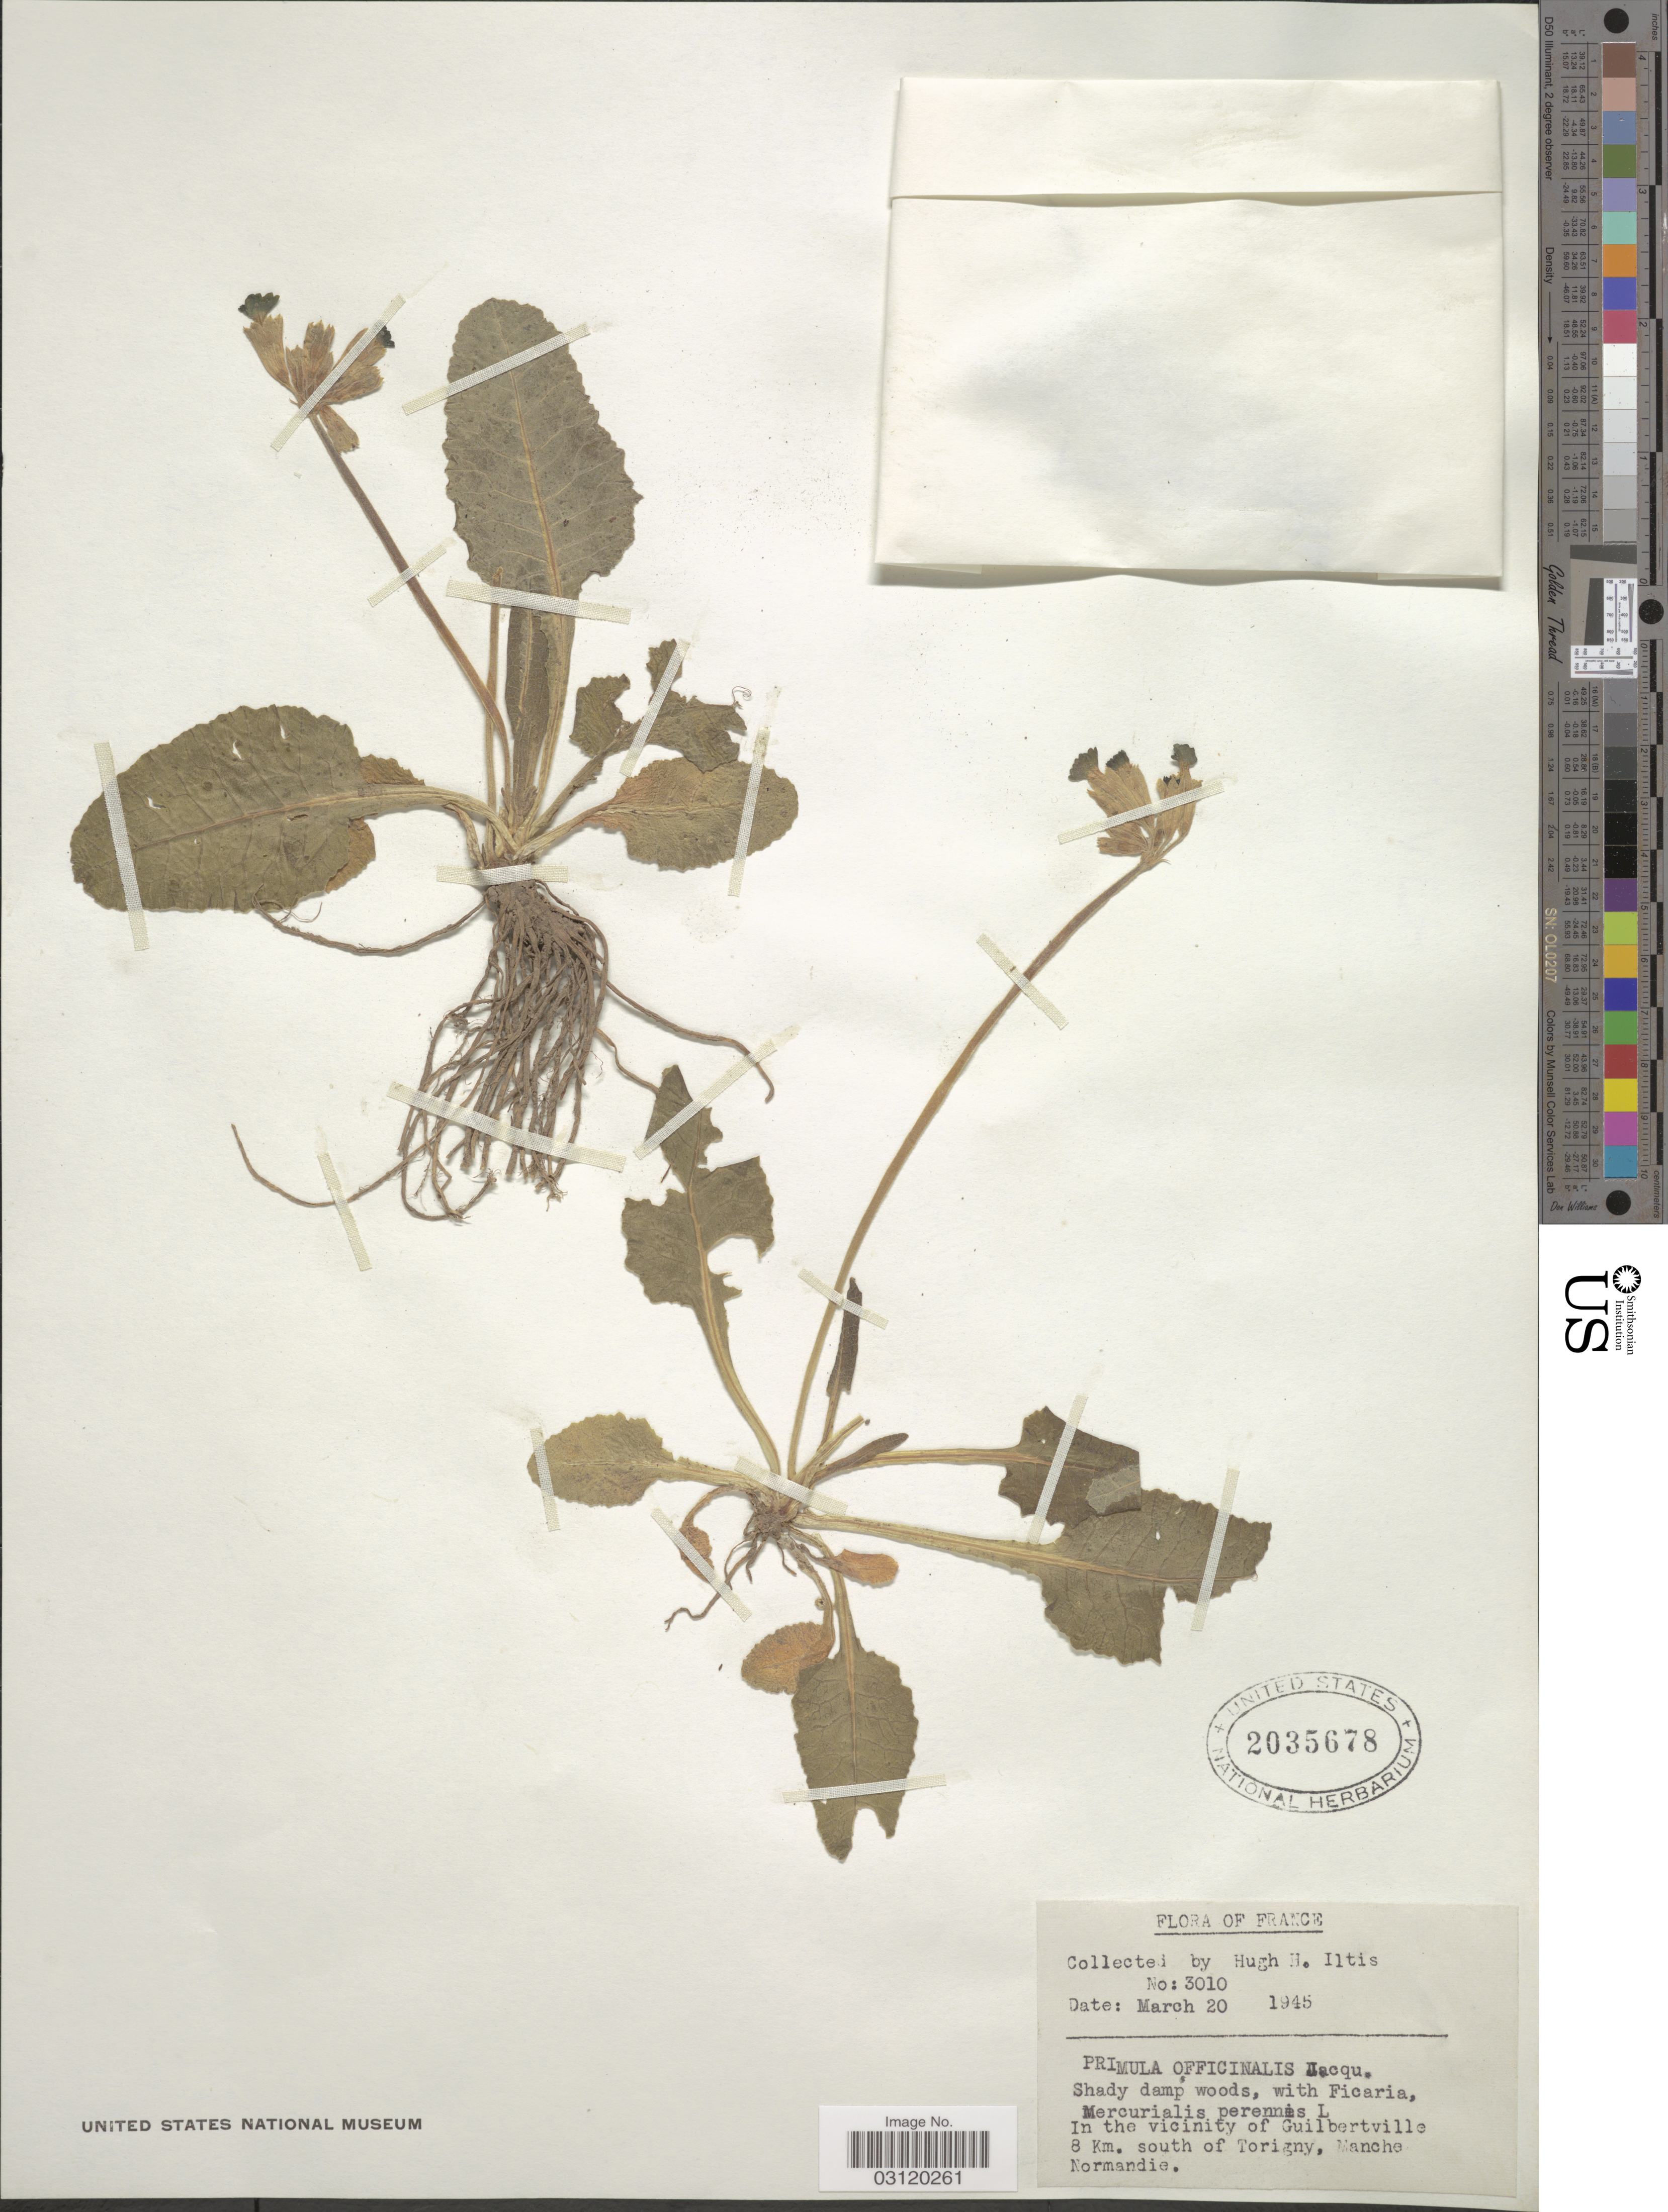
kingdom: Plantae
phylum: Tracheophyta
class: Magnoliopsida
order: Ericales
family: Primulaceae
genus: Primula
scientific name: Primula officinalis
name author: (L.) Hill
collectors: H. H. Iltis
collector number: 3010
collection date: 1945-03-20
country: France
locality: In the vicinity of Guilbertville 8 Km. south of Torigny, Manche Normandie.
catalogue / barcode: US 2035678